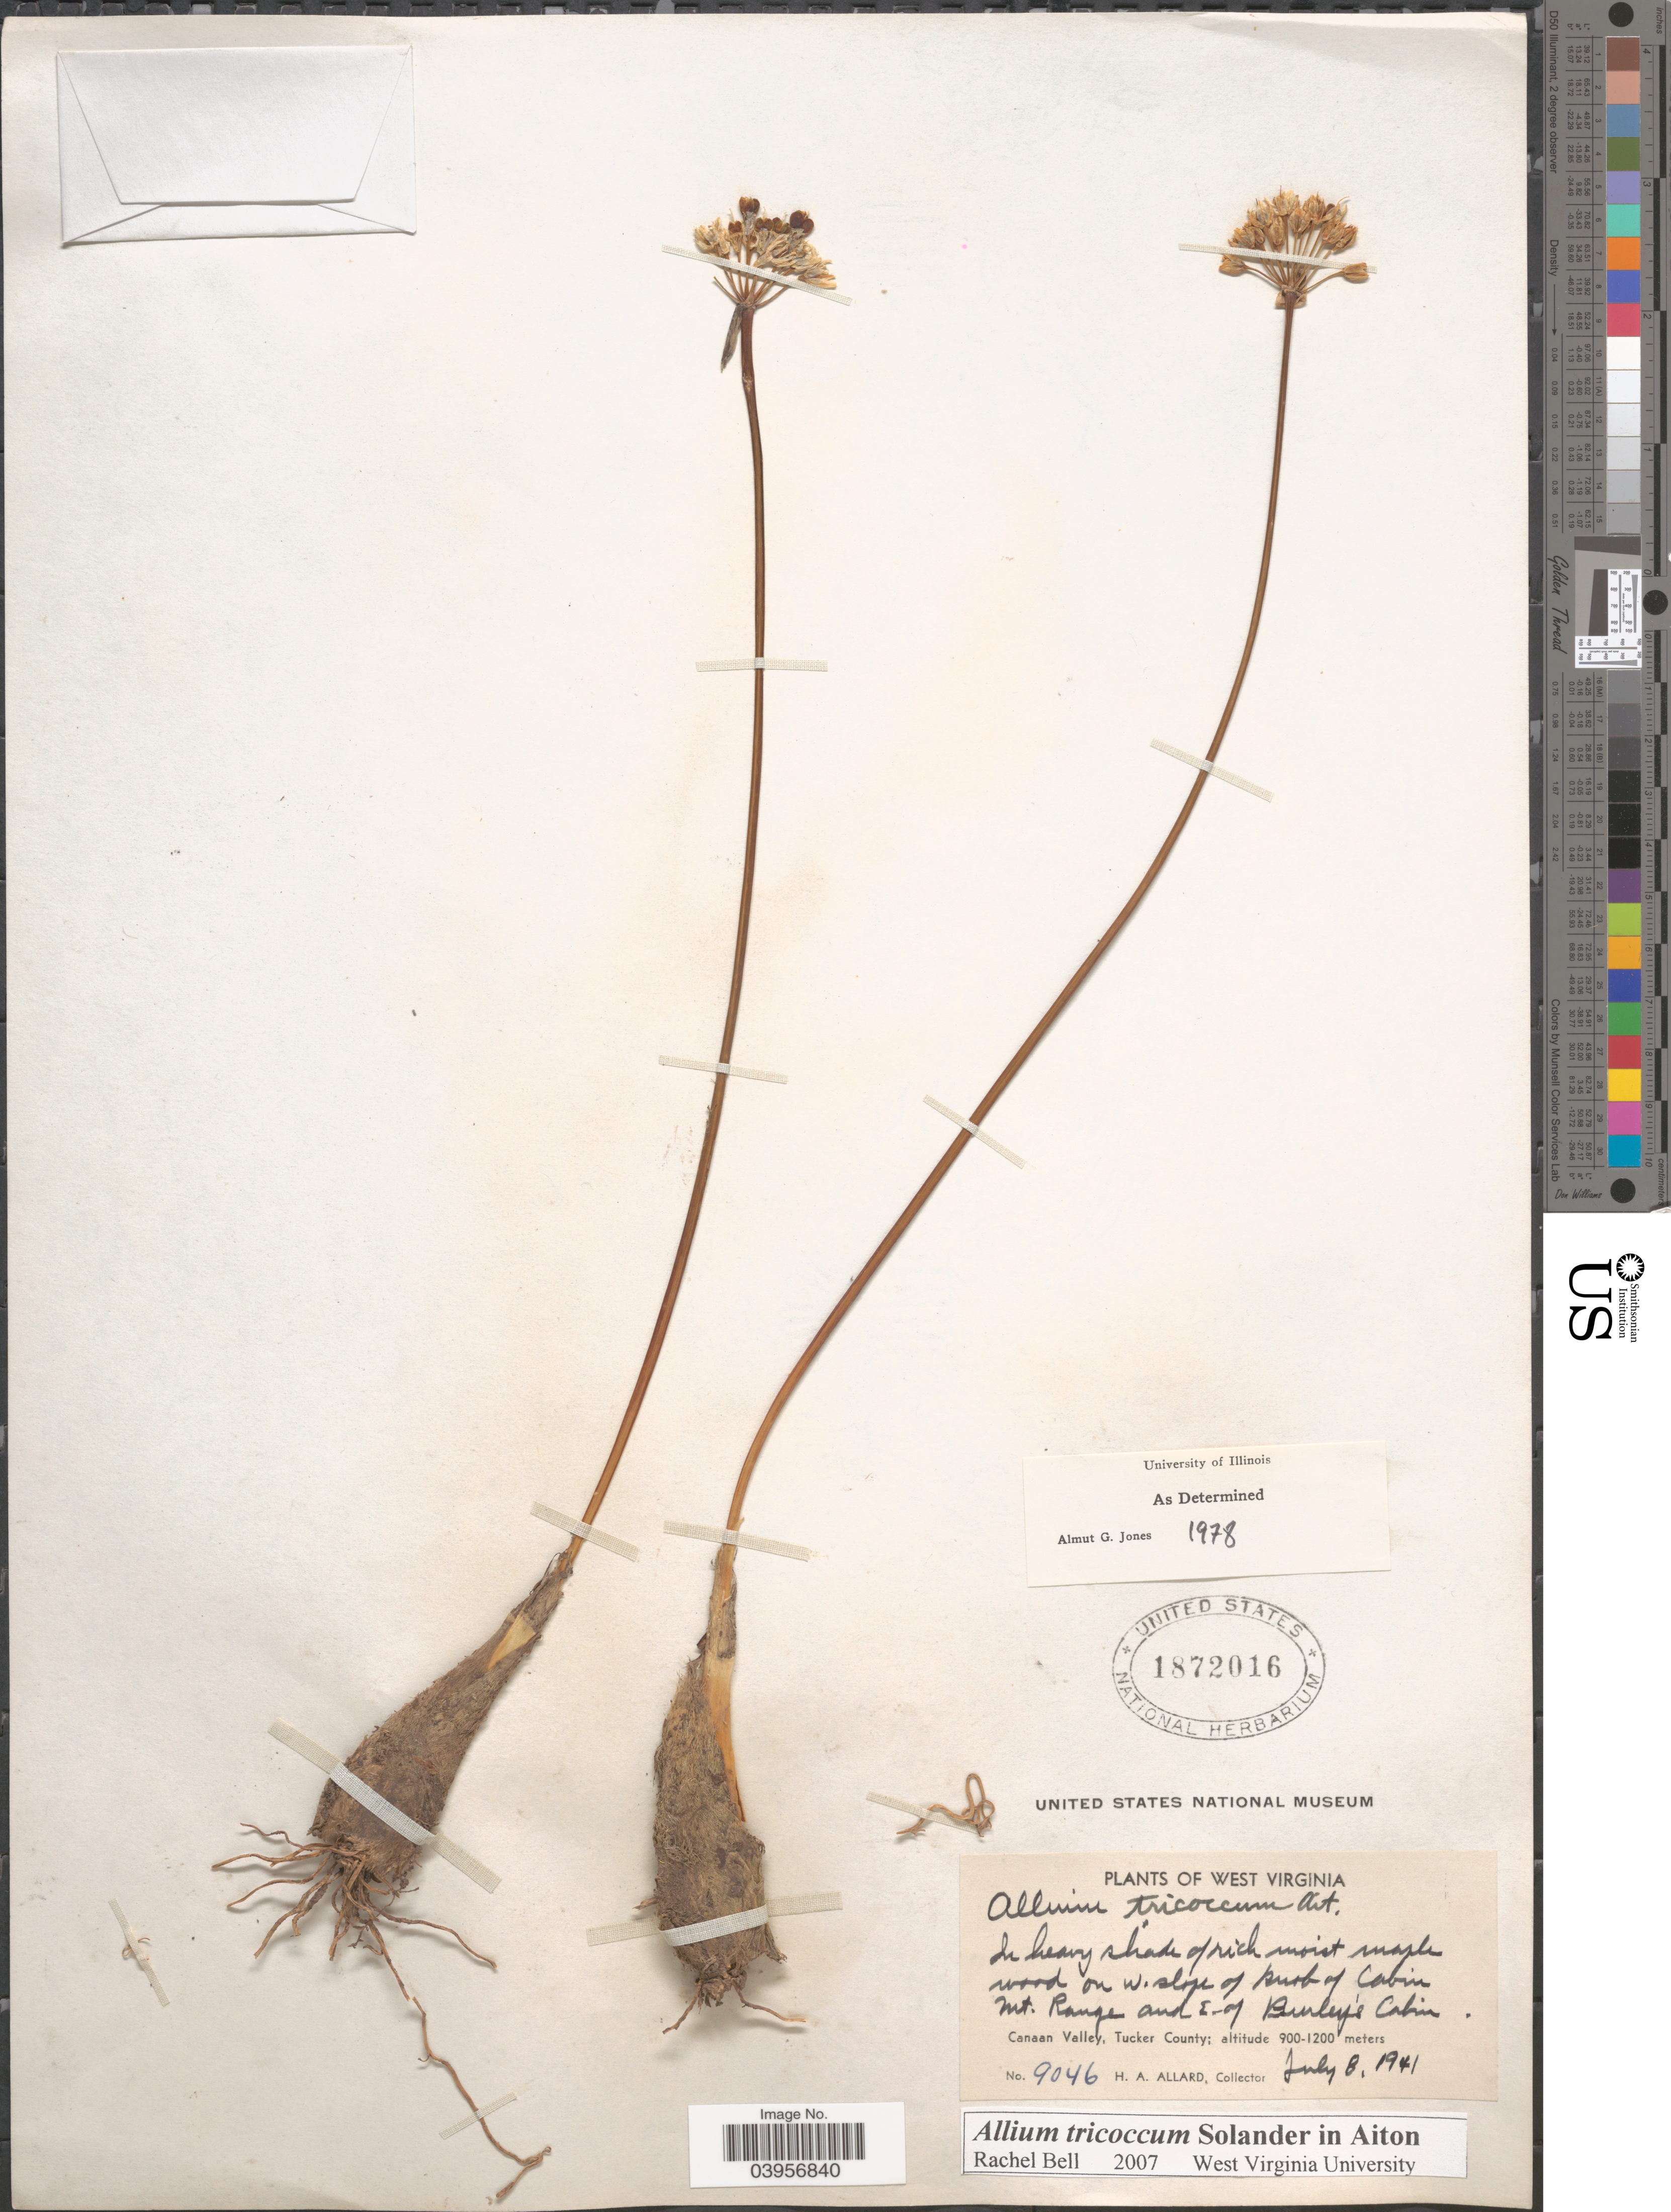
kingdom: Plantae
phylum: Tracheophyta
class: Liliopsida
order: Asparagales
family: Amaryllidaceae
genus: Allium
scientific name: Allium tricoccum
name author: Aiton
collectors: H. A. Allard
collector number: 9046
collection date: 1941-07-08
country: United States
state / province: West Virginia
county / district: Tucker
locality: In heavy shade of rich moist marsh wood on w. slope of Knob of Cabin Mt. Range and e. of Binley's Cabin. Canaan Valley, Tucker County.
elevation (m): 900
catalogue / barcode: US 1872016